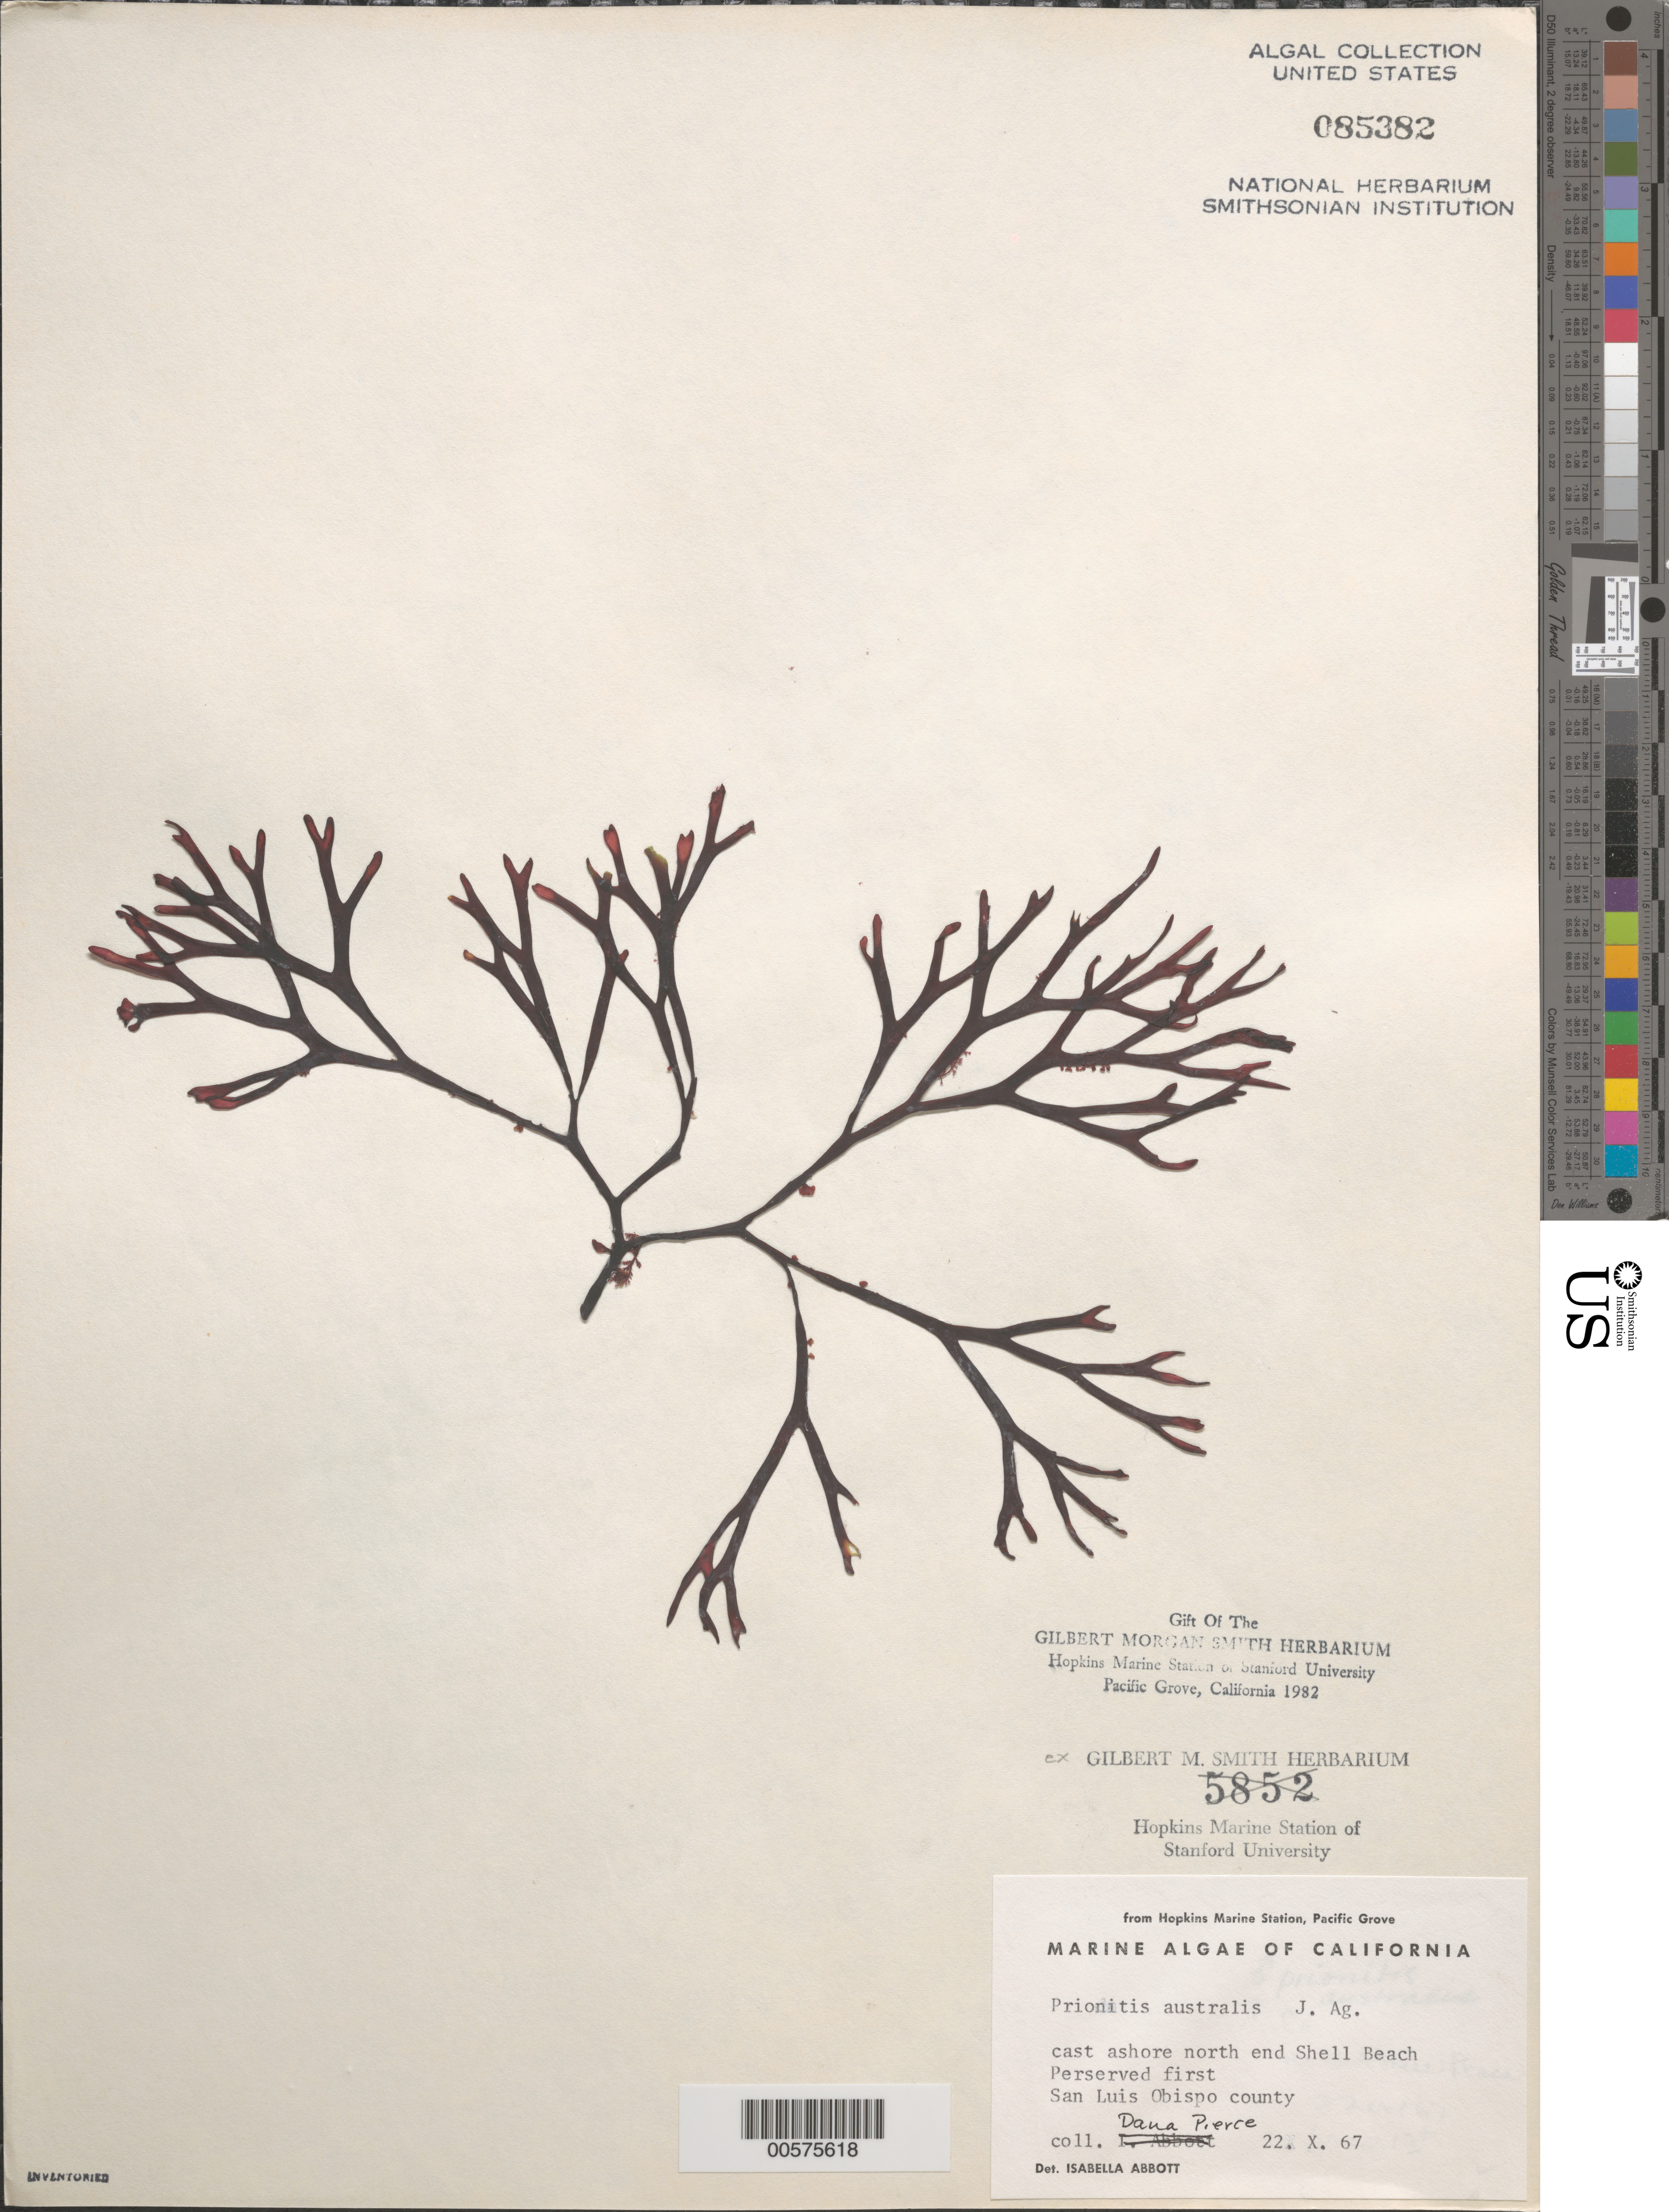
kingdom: Plantae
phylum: Rhodophyta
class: Florideophyceae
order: Cryptonemiales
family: Cryptonemiaceae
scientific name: Prionitis australis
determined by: Abbott, Isabella A.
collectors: D. Pierce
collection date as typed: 22 Oct 1967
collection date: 1967-10-22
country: United States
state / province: California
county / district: San Luis Obispo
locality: Shell Beach, north end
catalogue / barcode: US 85382